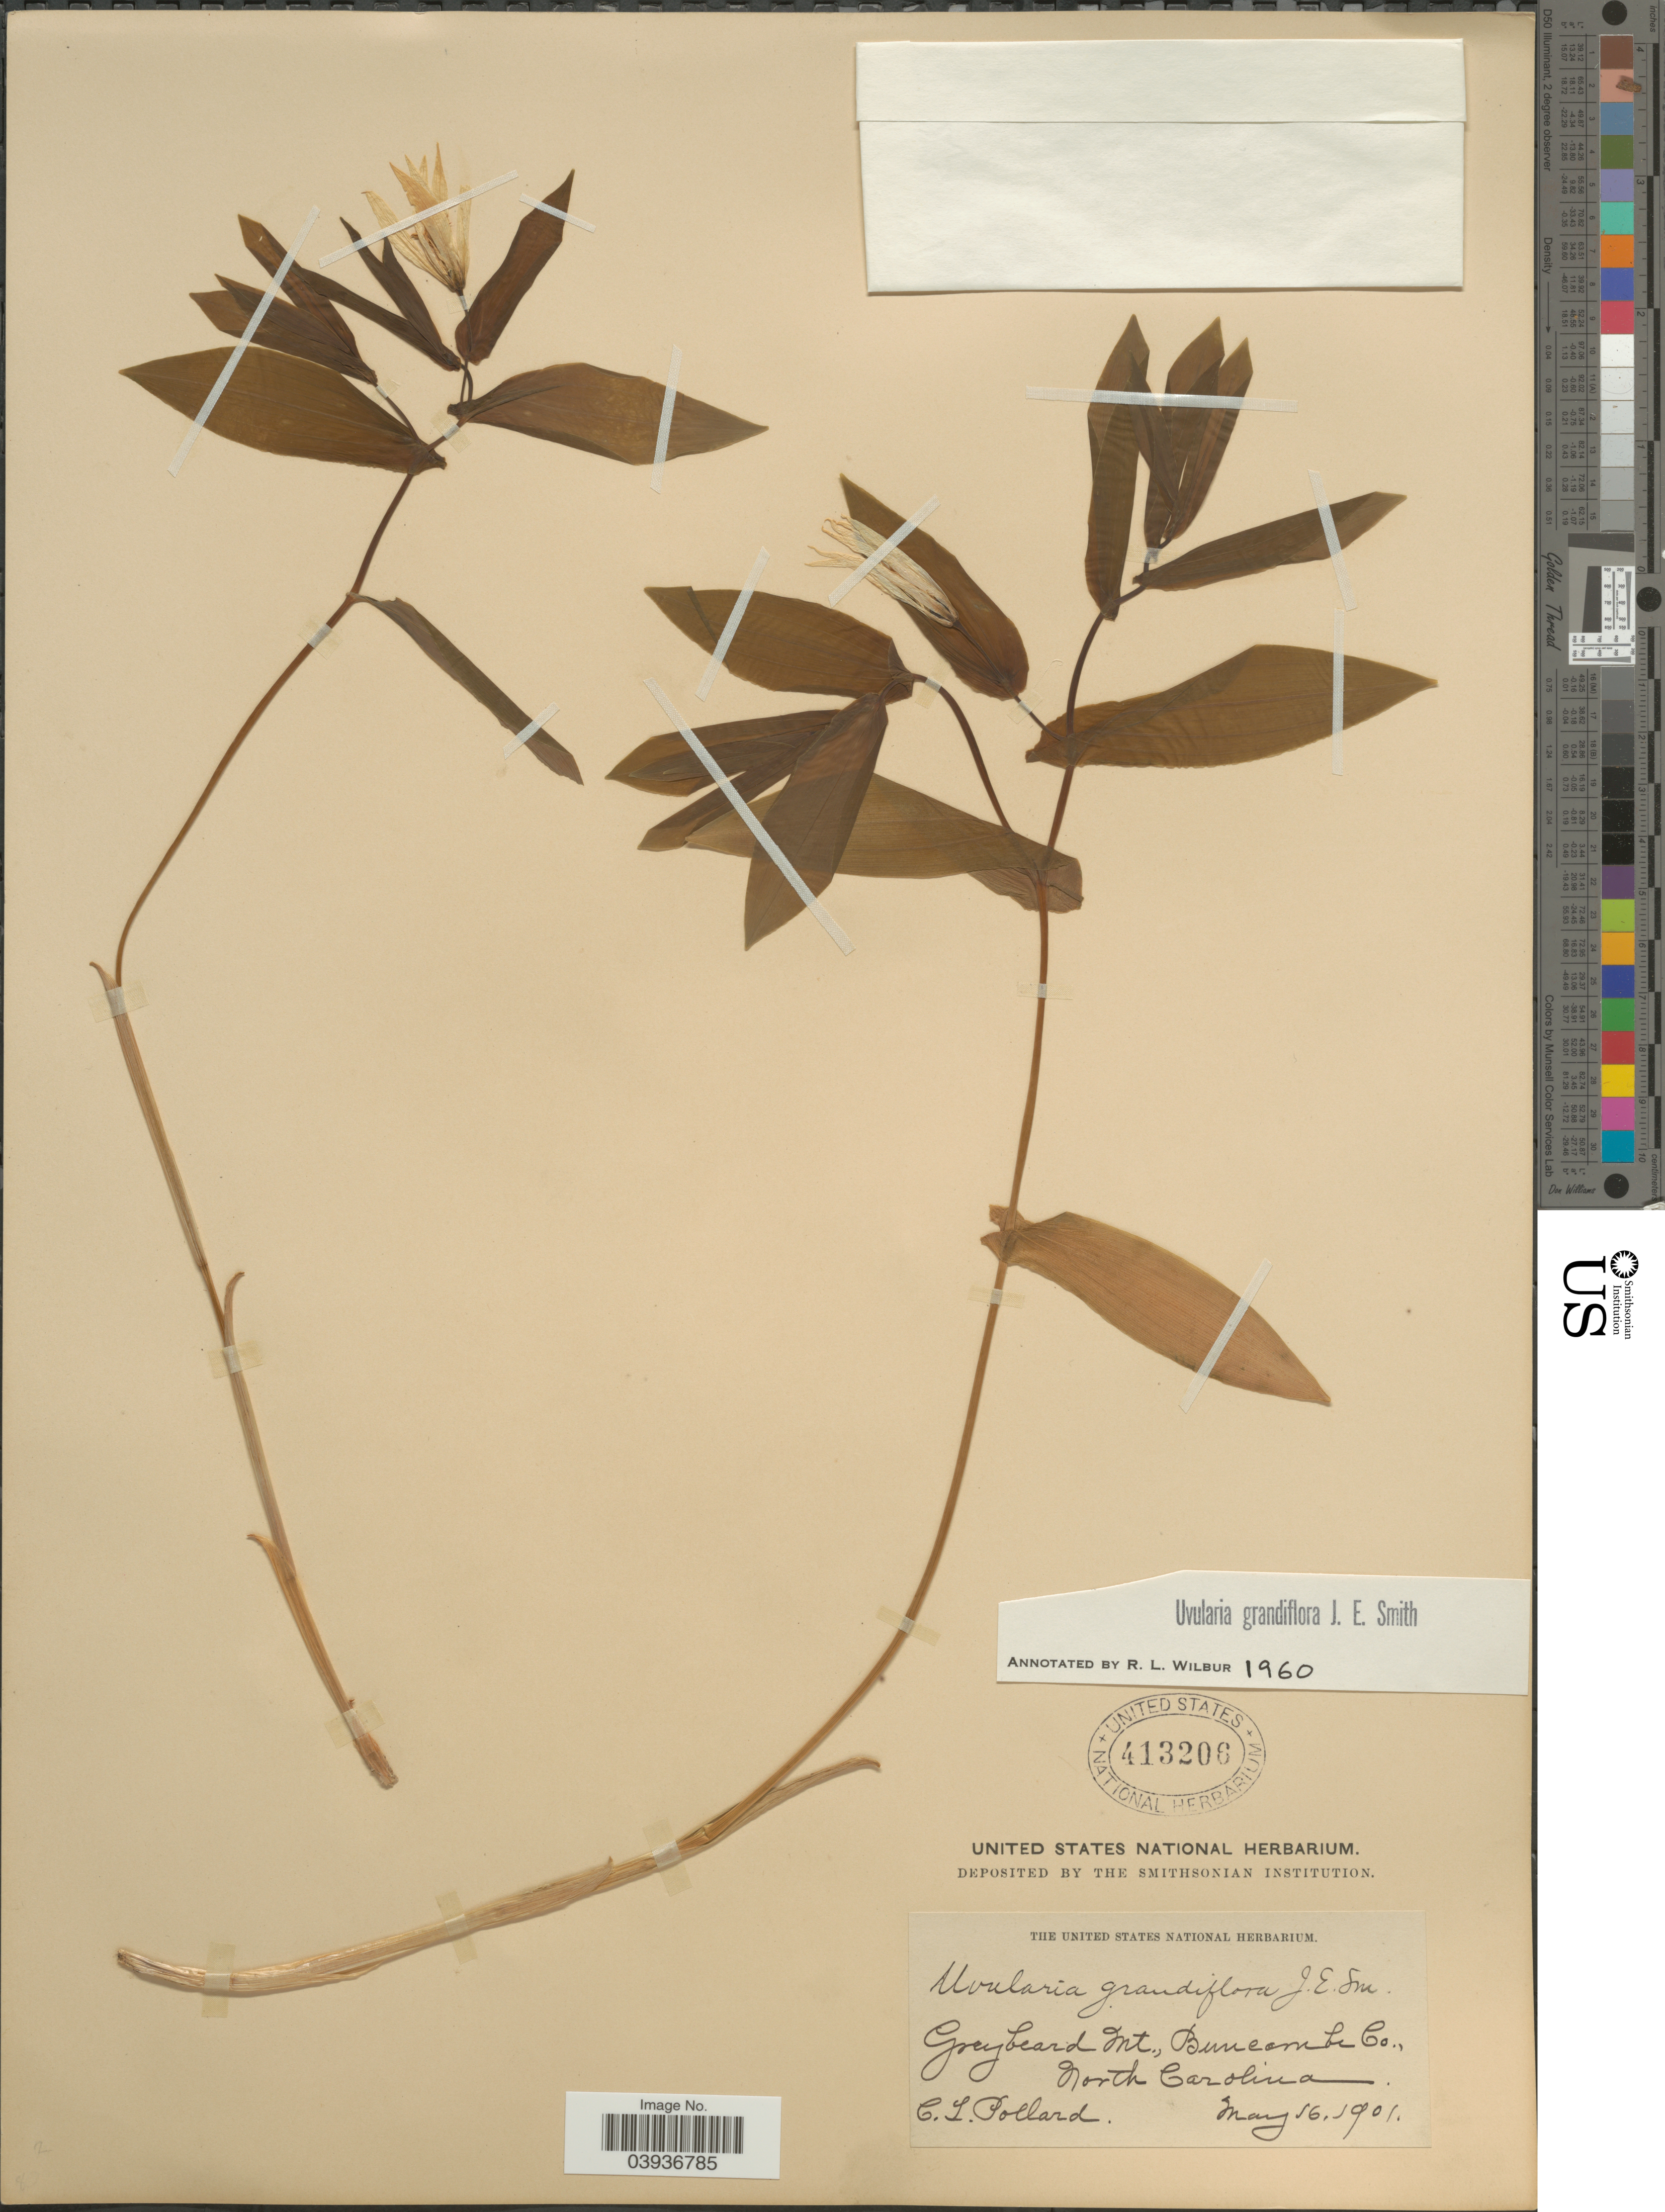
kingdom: Plantae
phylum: Tracheophyta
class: Liliopsida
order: Liliales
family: Colchicaceae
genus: Uvularia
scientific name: Uvularia grandiflora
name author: Sm.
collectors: C. L. Pollard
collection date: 1901-05-16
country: United States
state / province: North Carolina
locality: Graybeard Mt., Buncombe Co.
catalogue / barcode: US 413206